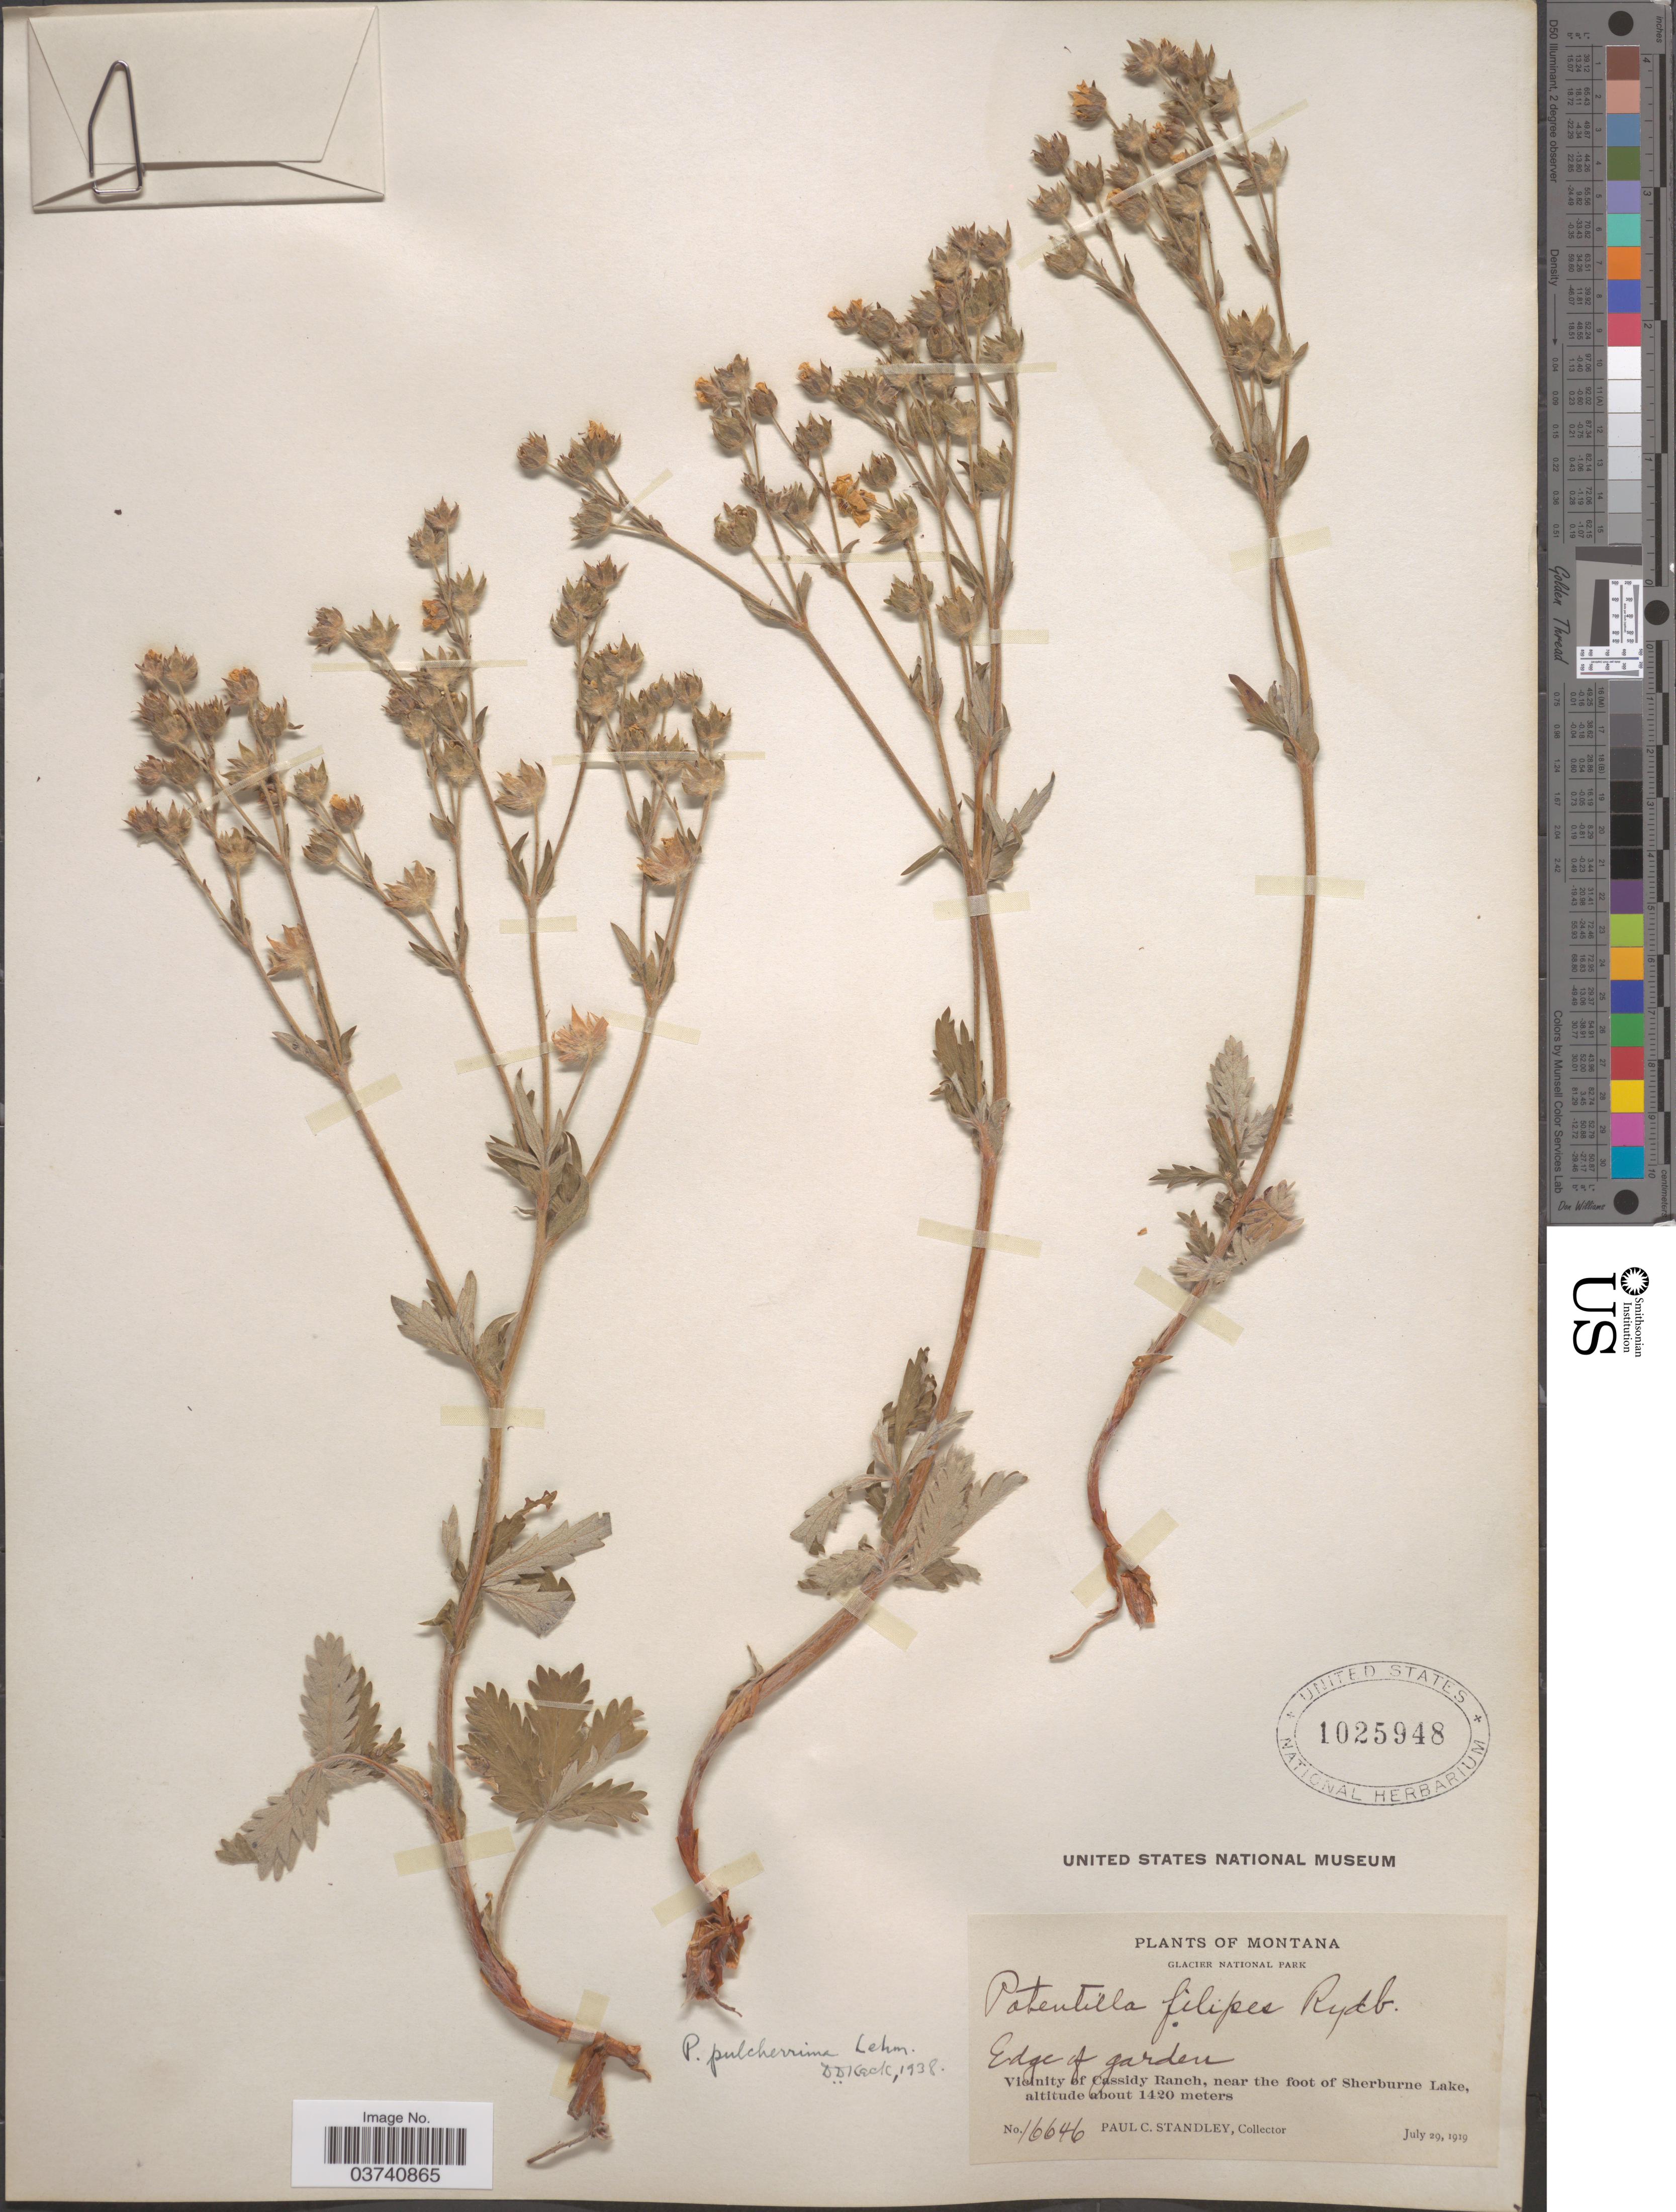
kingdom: Plantae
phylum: Tracheophyta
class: Magnoliopsida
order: Rosales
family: Rosaceae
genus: Potentilla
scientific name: Potentilla pulcherrima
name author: Lehm.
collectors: P. C. Standley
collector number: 16646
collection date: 1919-07-29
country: United States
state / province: Montana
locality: Glacier National Park. Edge of garden. Vicinity of Cassidy Ranch, near the foot of Sherburne Lake.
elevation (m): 1420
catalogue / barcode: US 1025948